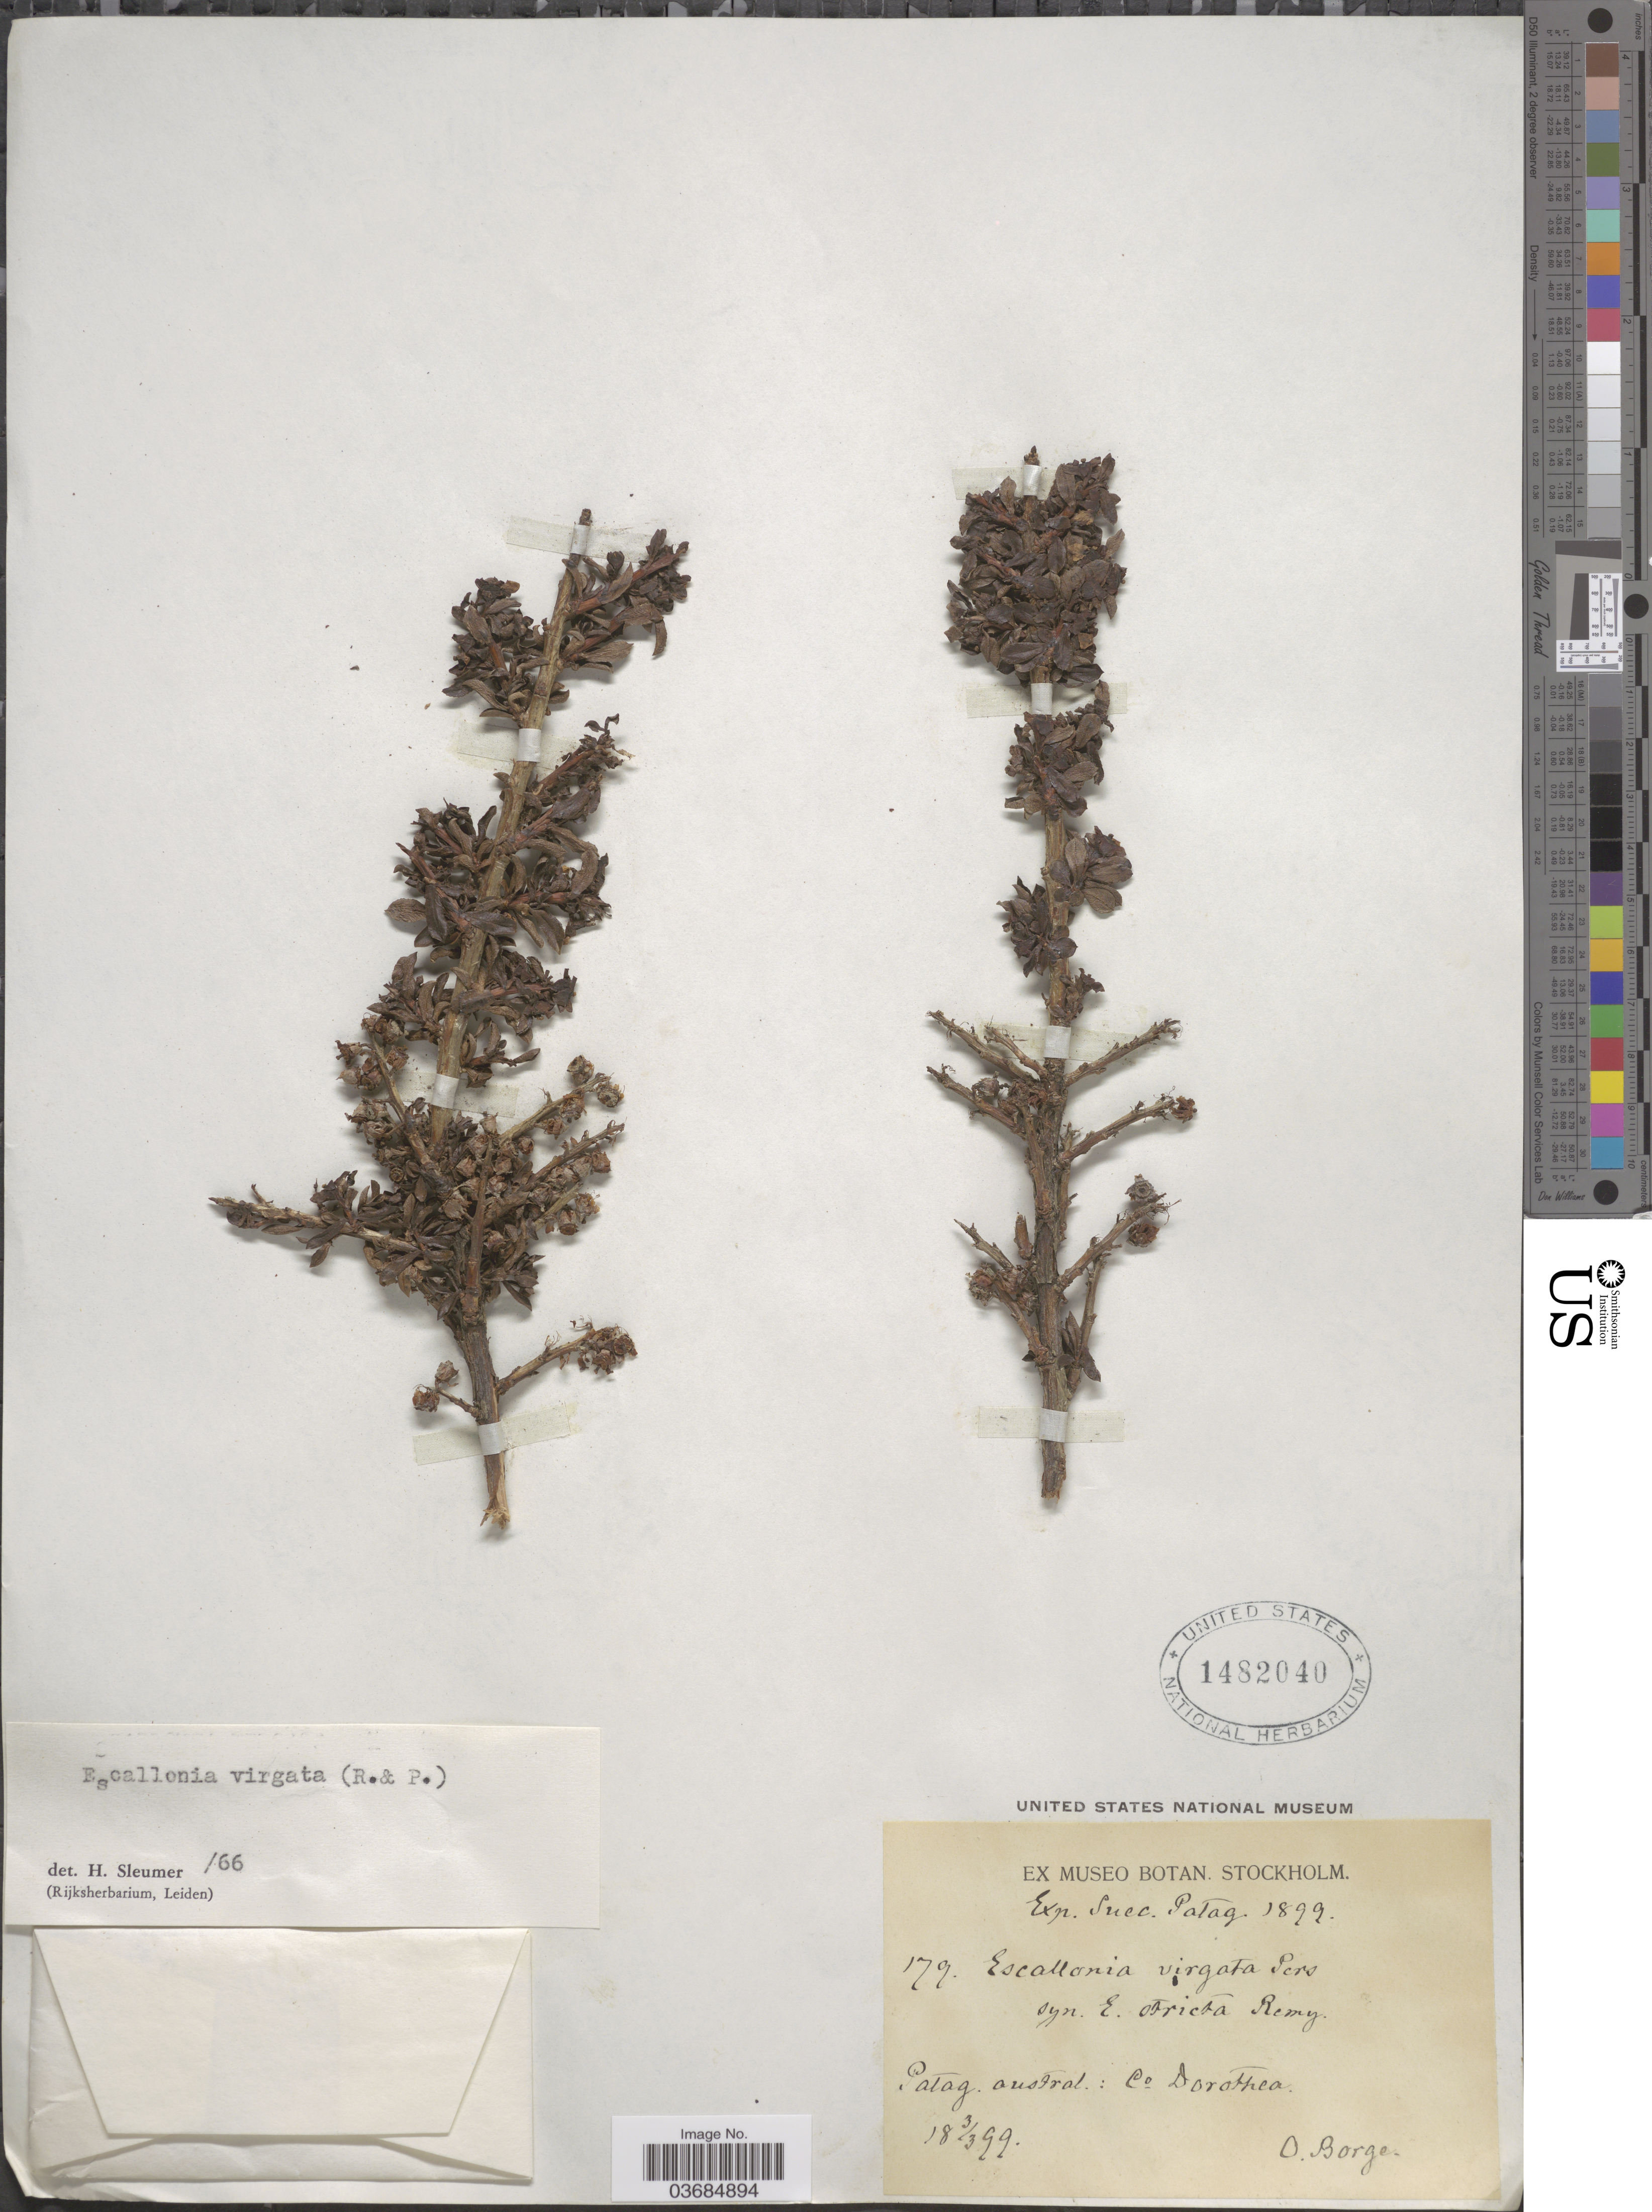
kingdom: Plantae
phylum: Tracheophyta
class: Magnoliopsida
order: Escalloniales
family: Escalloniaceae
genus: Escallonia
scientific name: Escallonia virgata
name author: (Ruiz & Pav.) Pers.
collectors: O. Borge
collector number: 179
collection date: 1899-03-03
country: Sweden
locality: Exp. Suec. Patag. 1899. Patag. austral.: C° Dorothea.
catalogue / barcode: US 1482040